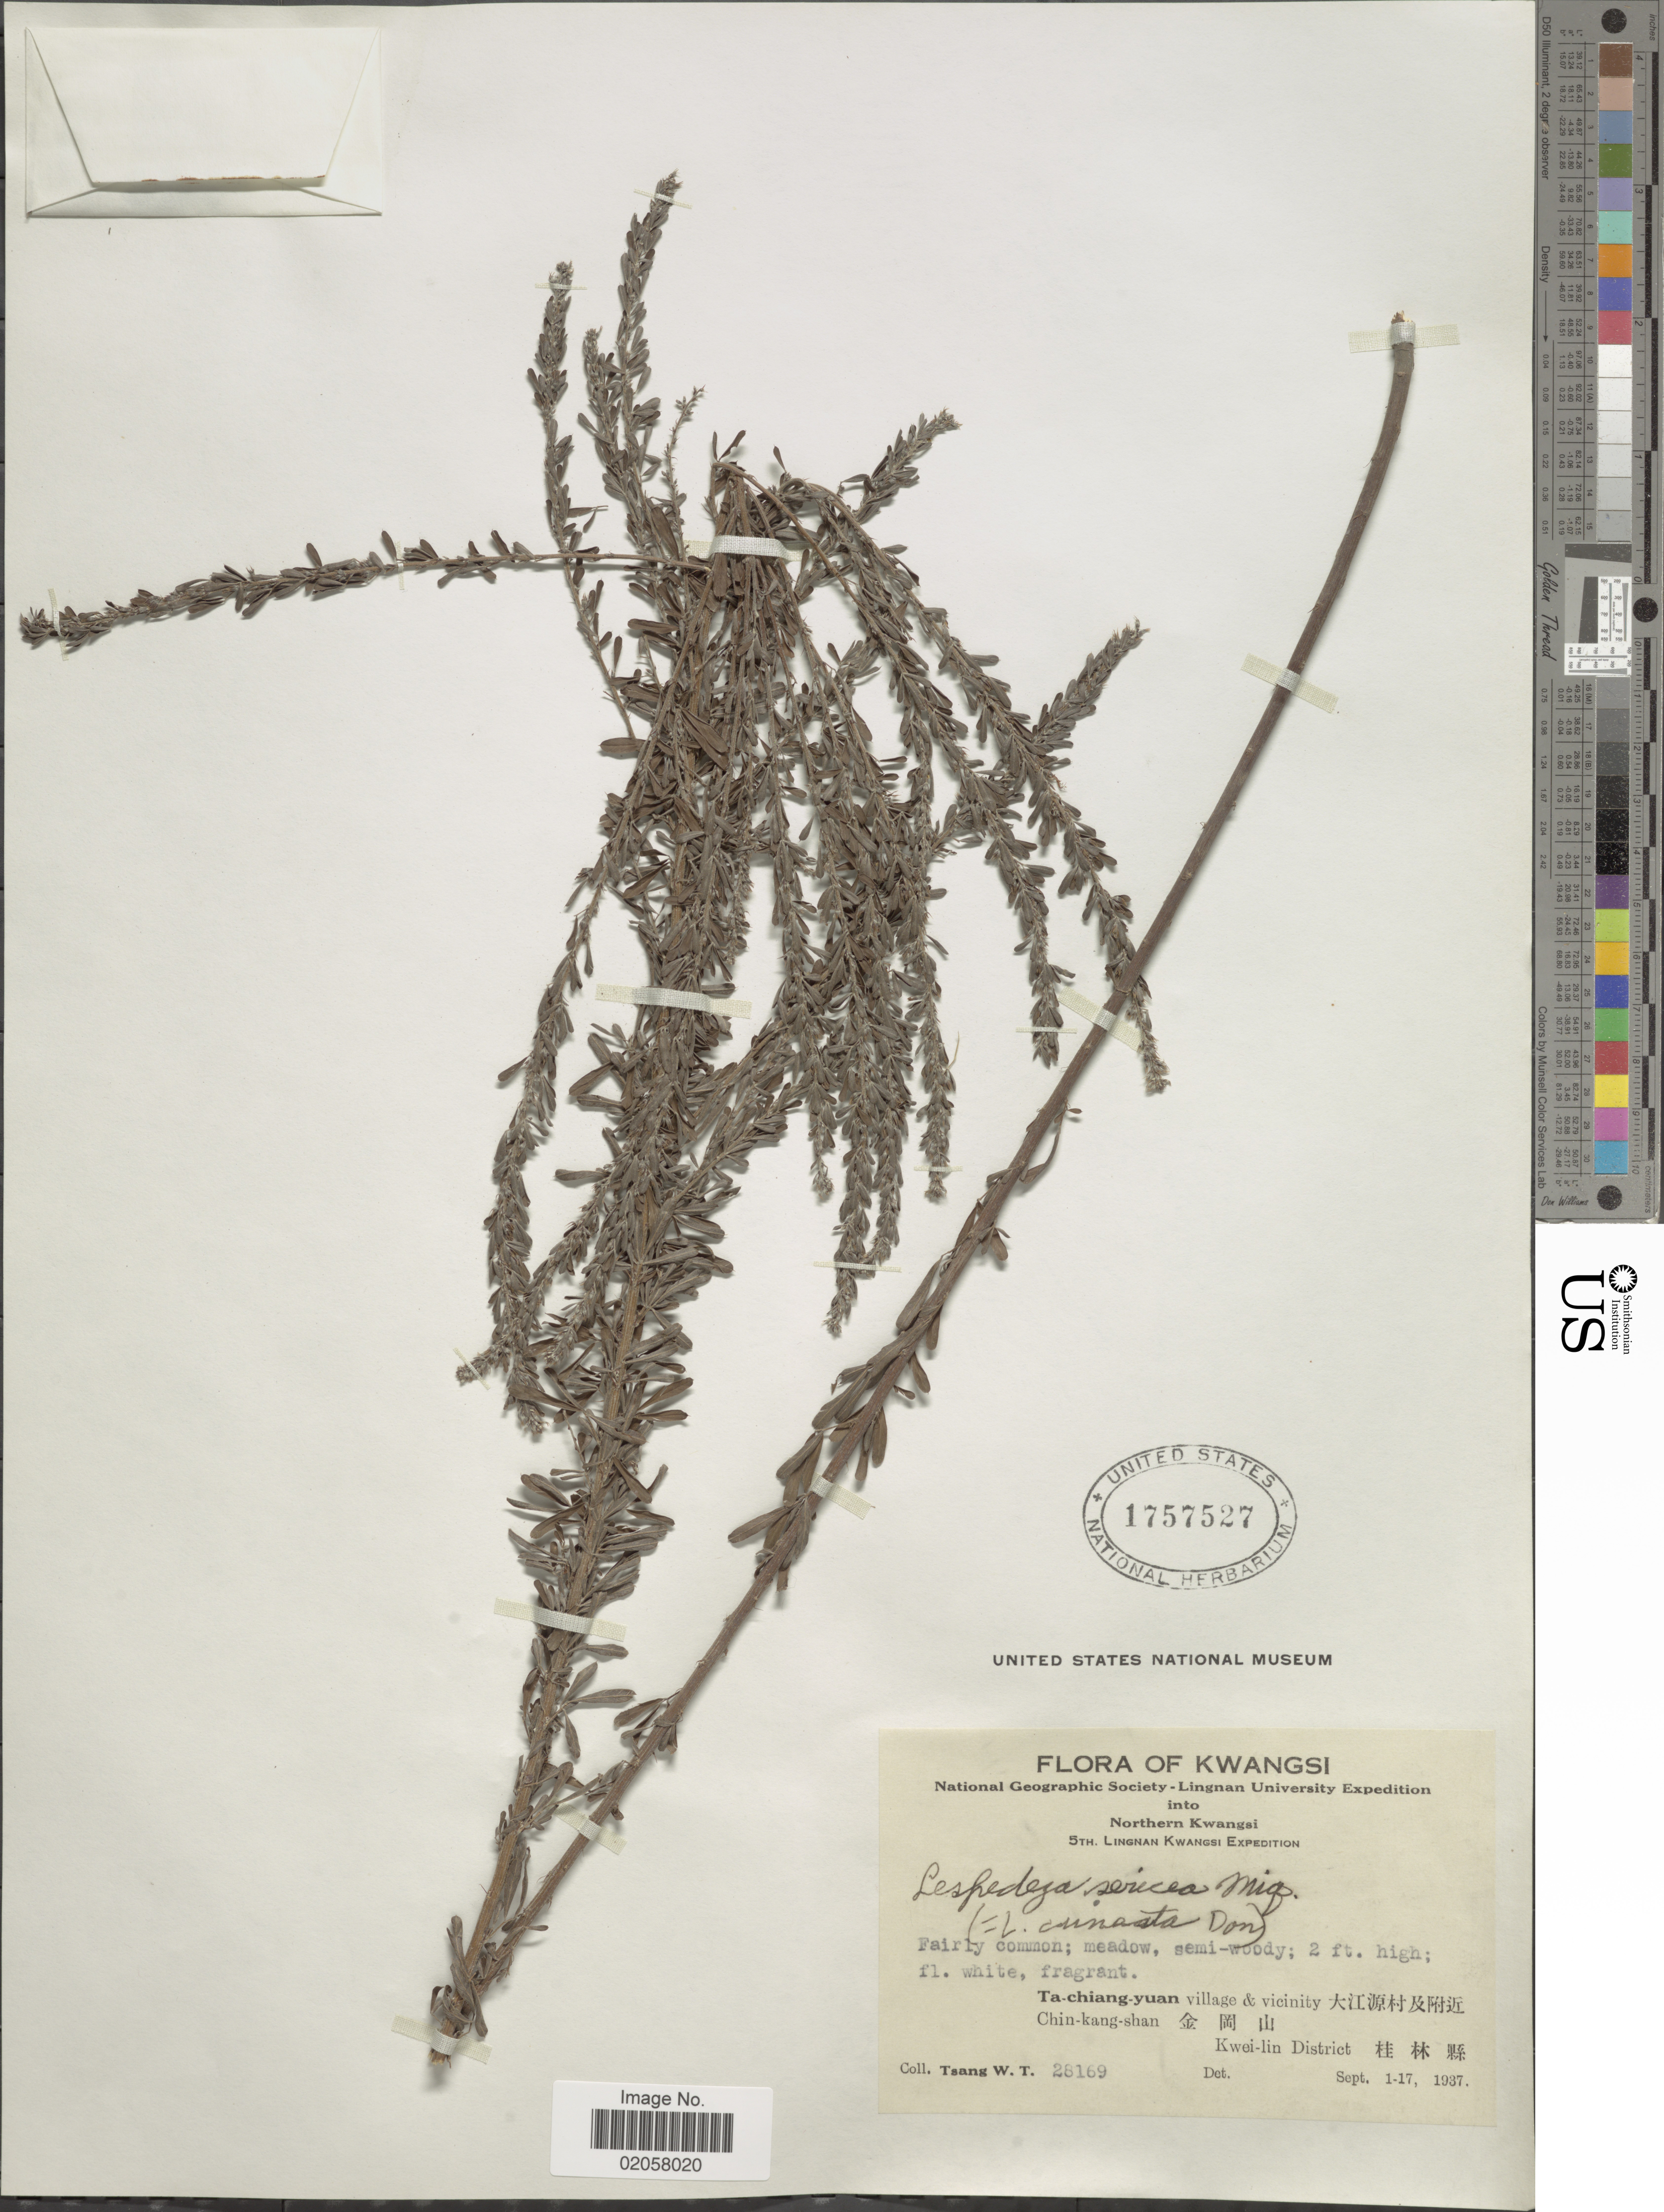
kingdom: Plantae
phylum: Tracheophyta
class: Magnoliopsida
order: Fabales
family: Fabaceae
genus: Lespedeza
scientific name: Lespedeza cuneata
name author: (Dum. Cours.) G. Don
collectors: W. T. Tsang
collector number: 28169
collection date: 1937-09-01/1937-09-17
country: China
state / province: Guangxi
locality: Kwangsi, Ta-chiang-yuan village & vicinity, Chin-kang-shan, Kwei-lin District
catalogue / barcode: US 1757527